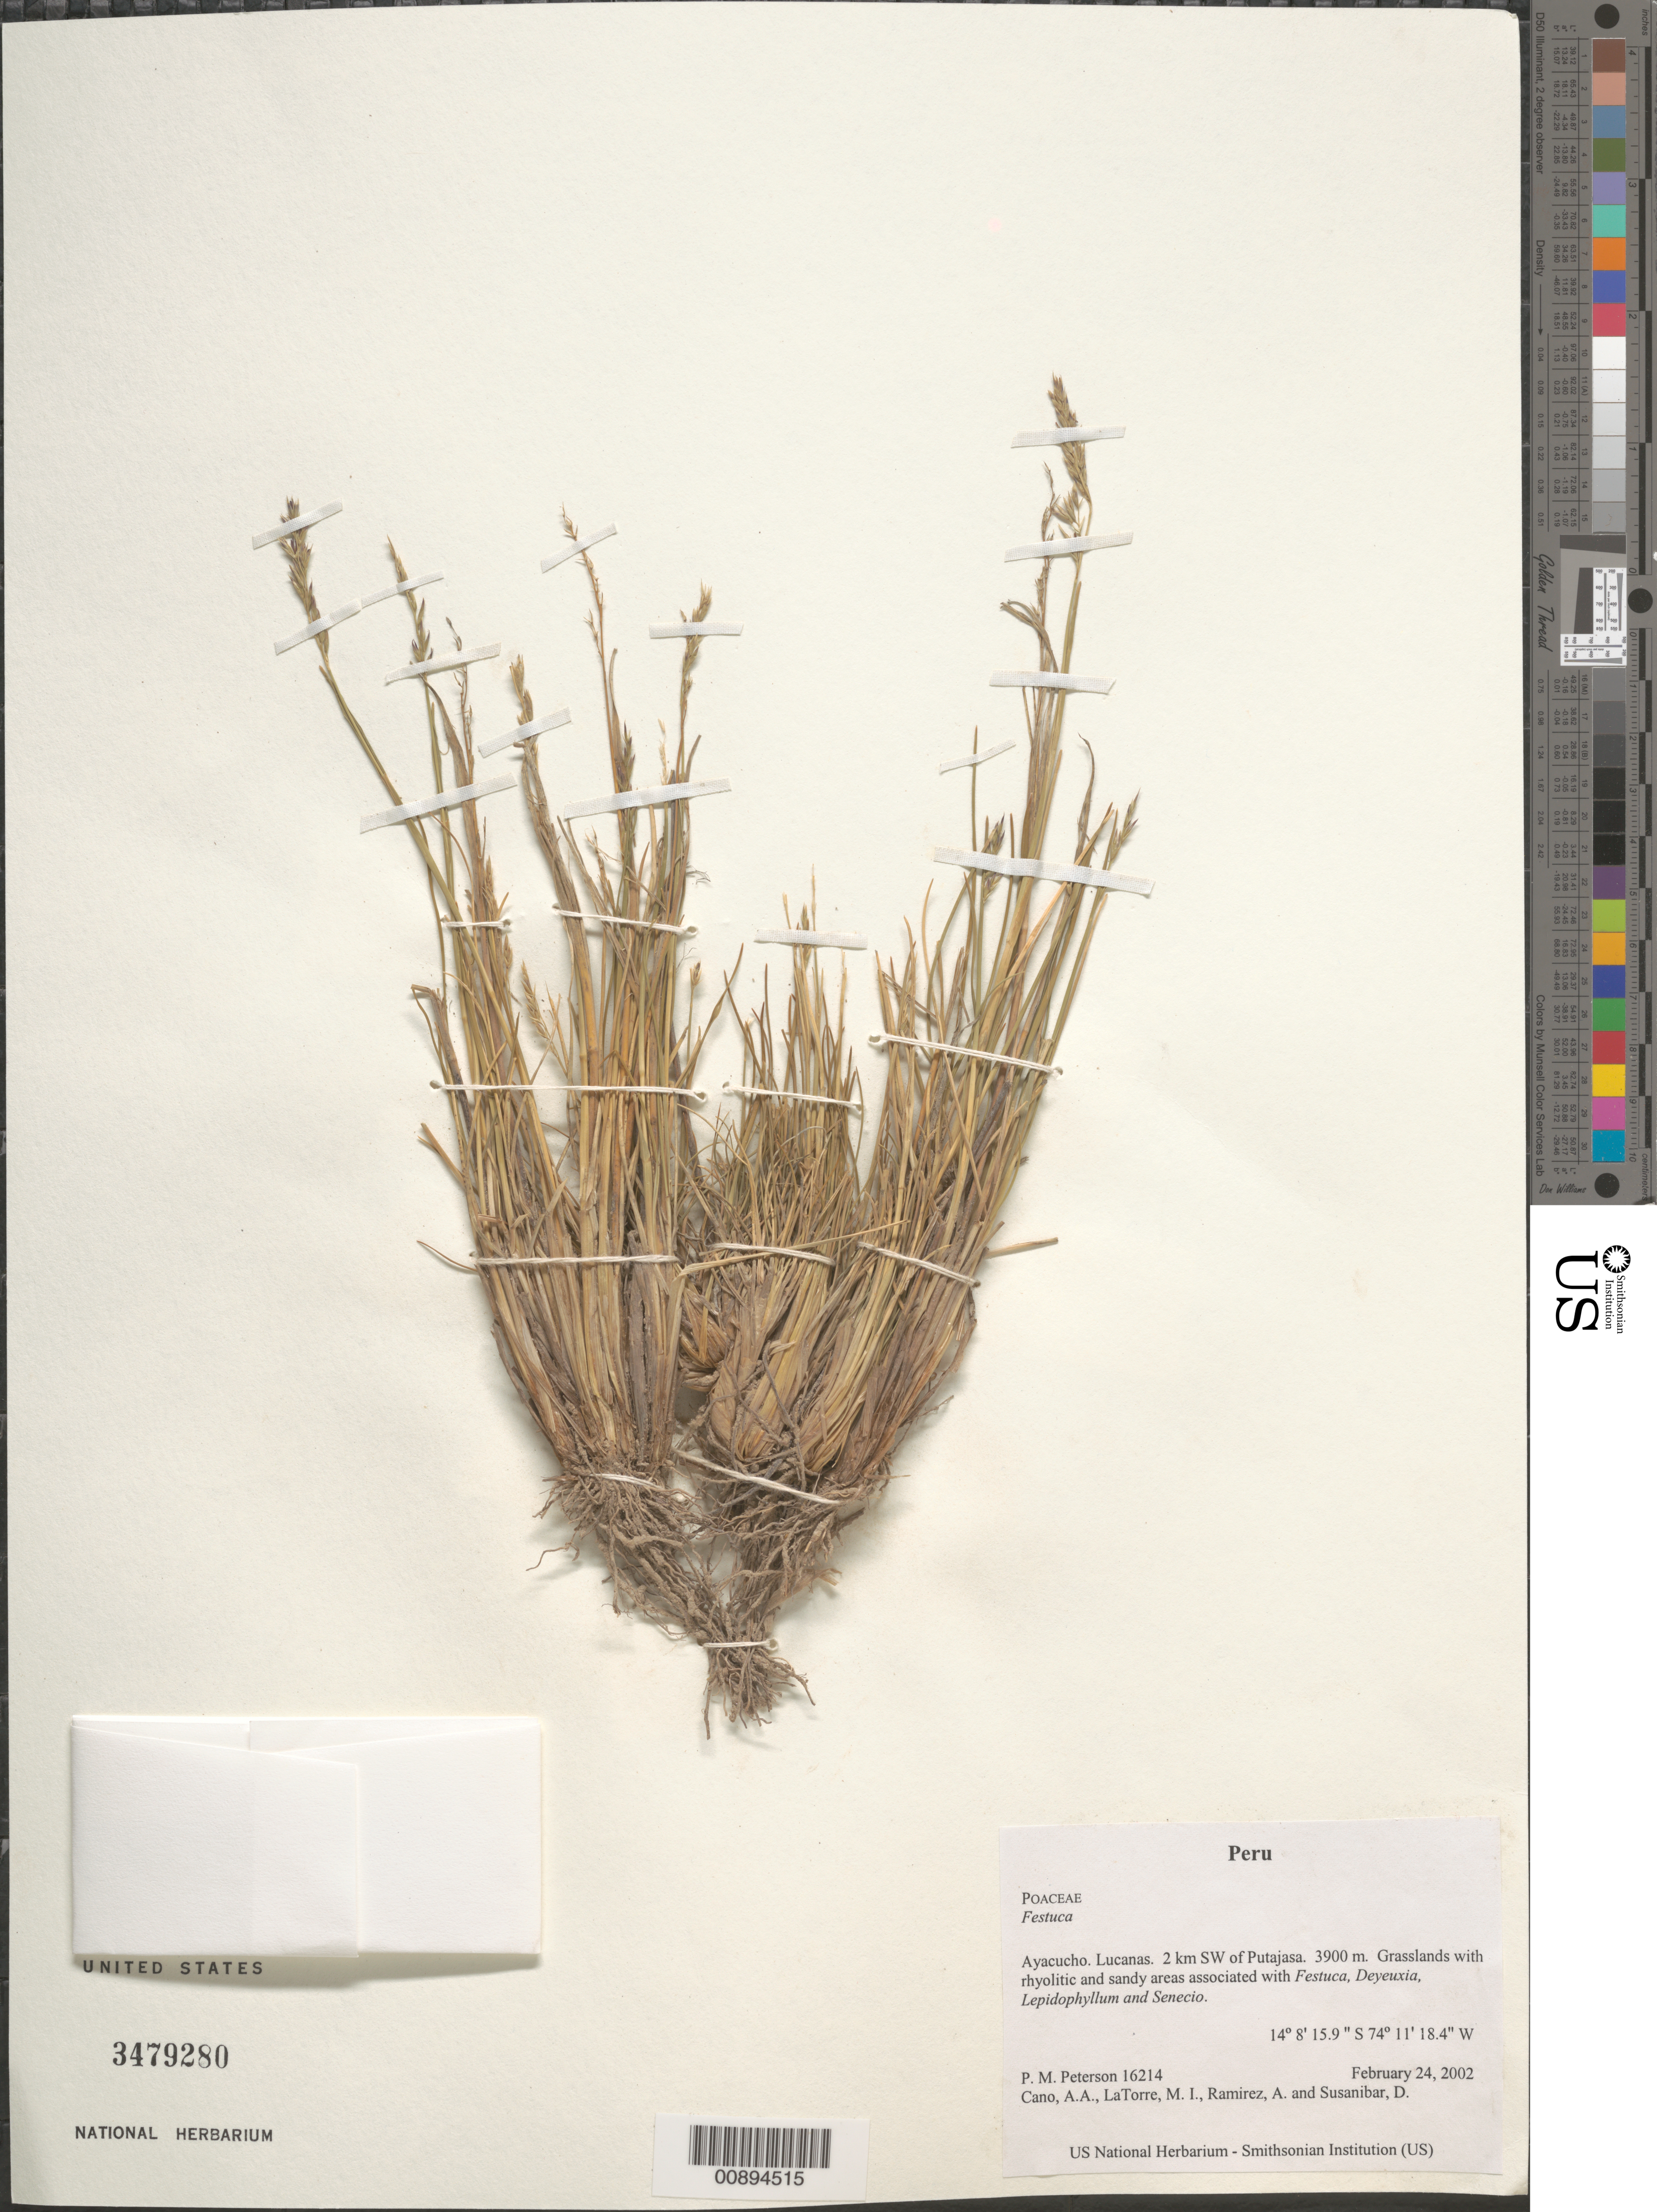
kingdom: Plantae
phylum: Tracheophyta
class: Liliopsida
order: Poales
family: Poaceae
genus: Festuca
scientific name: Festuca sp.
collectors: P. M. Peterson, A. Cano, M. I. La Torre, A. Ramírez & D. Susanibar Cruz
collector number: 16214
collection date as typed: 24 Feb 2002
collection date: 2002-02-24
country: Peru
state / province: Ayacucho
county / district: Lucanas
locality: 2 km SW of Putajasa.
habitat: Grasslands with rhyolitic and sandy areas associated with ~Festuca, Deyeuxia, Lepidophyllum and Senecio~.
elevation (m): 3900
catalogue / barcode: US 3479280